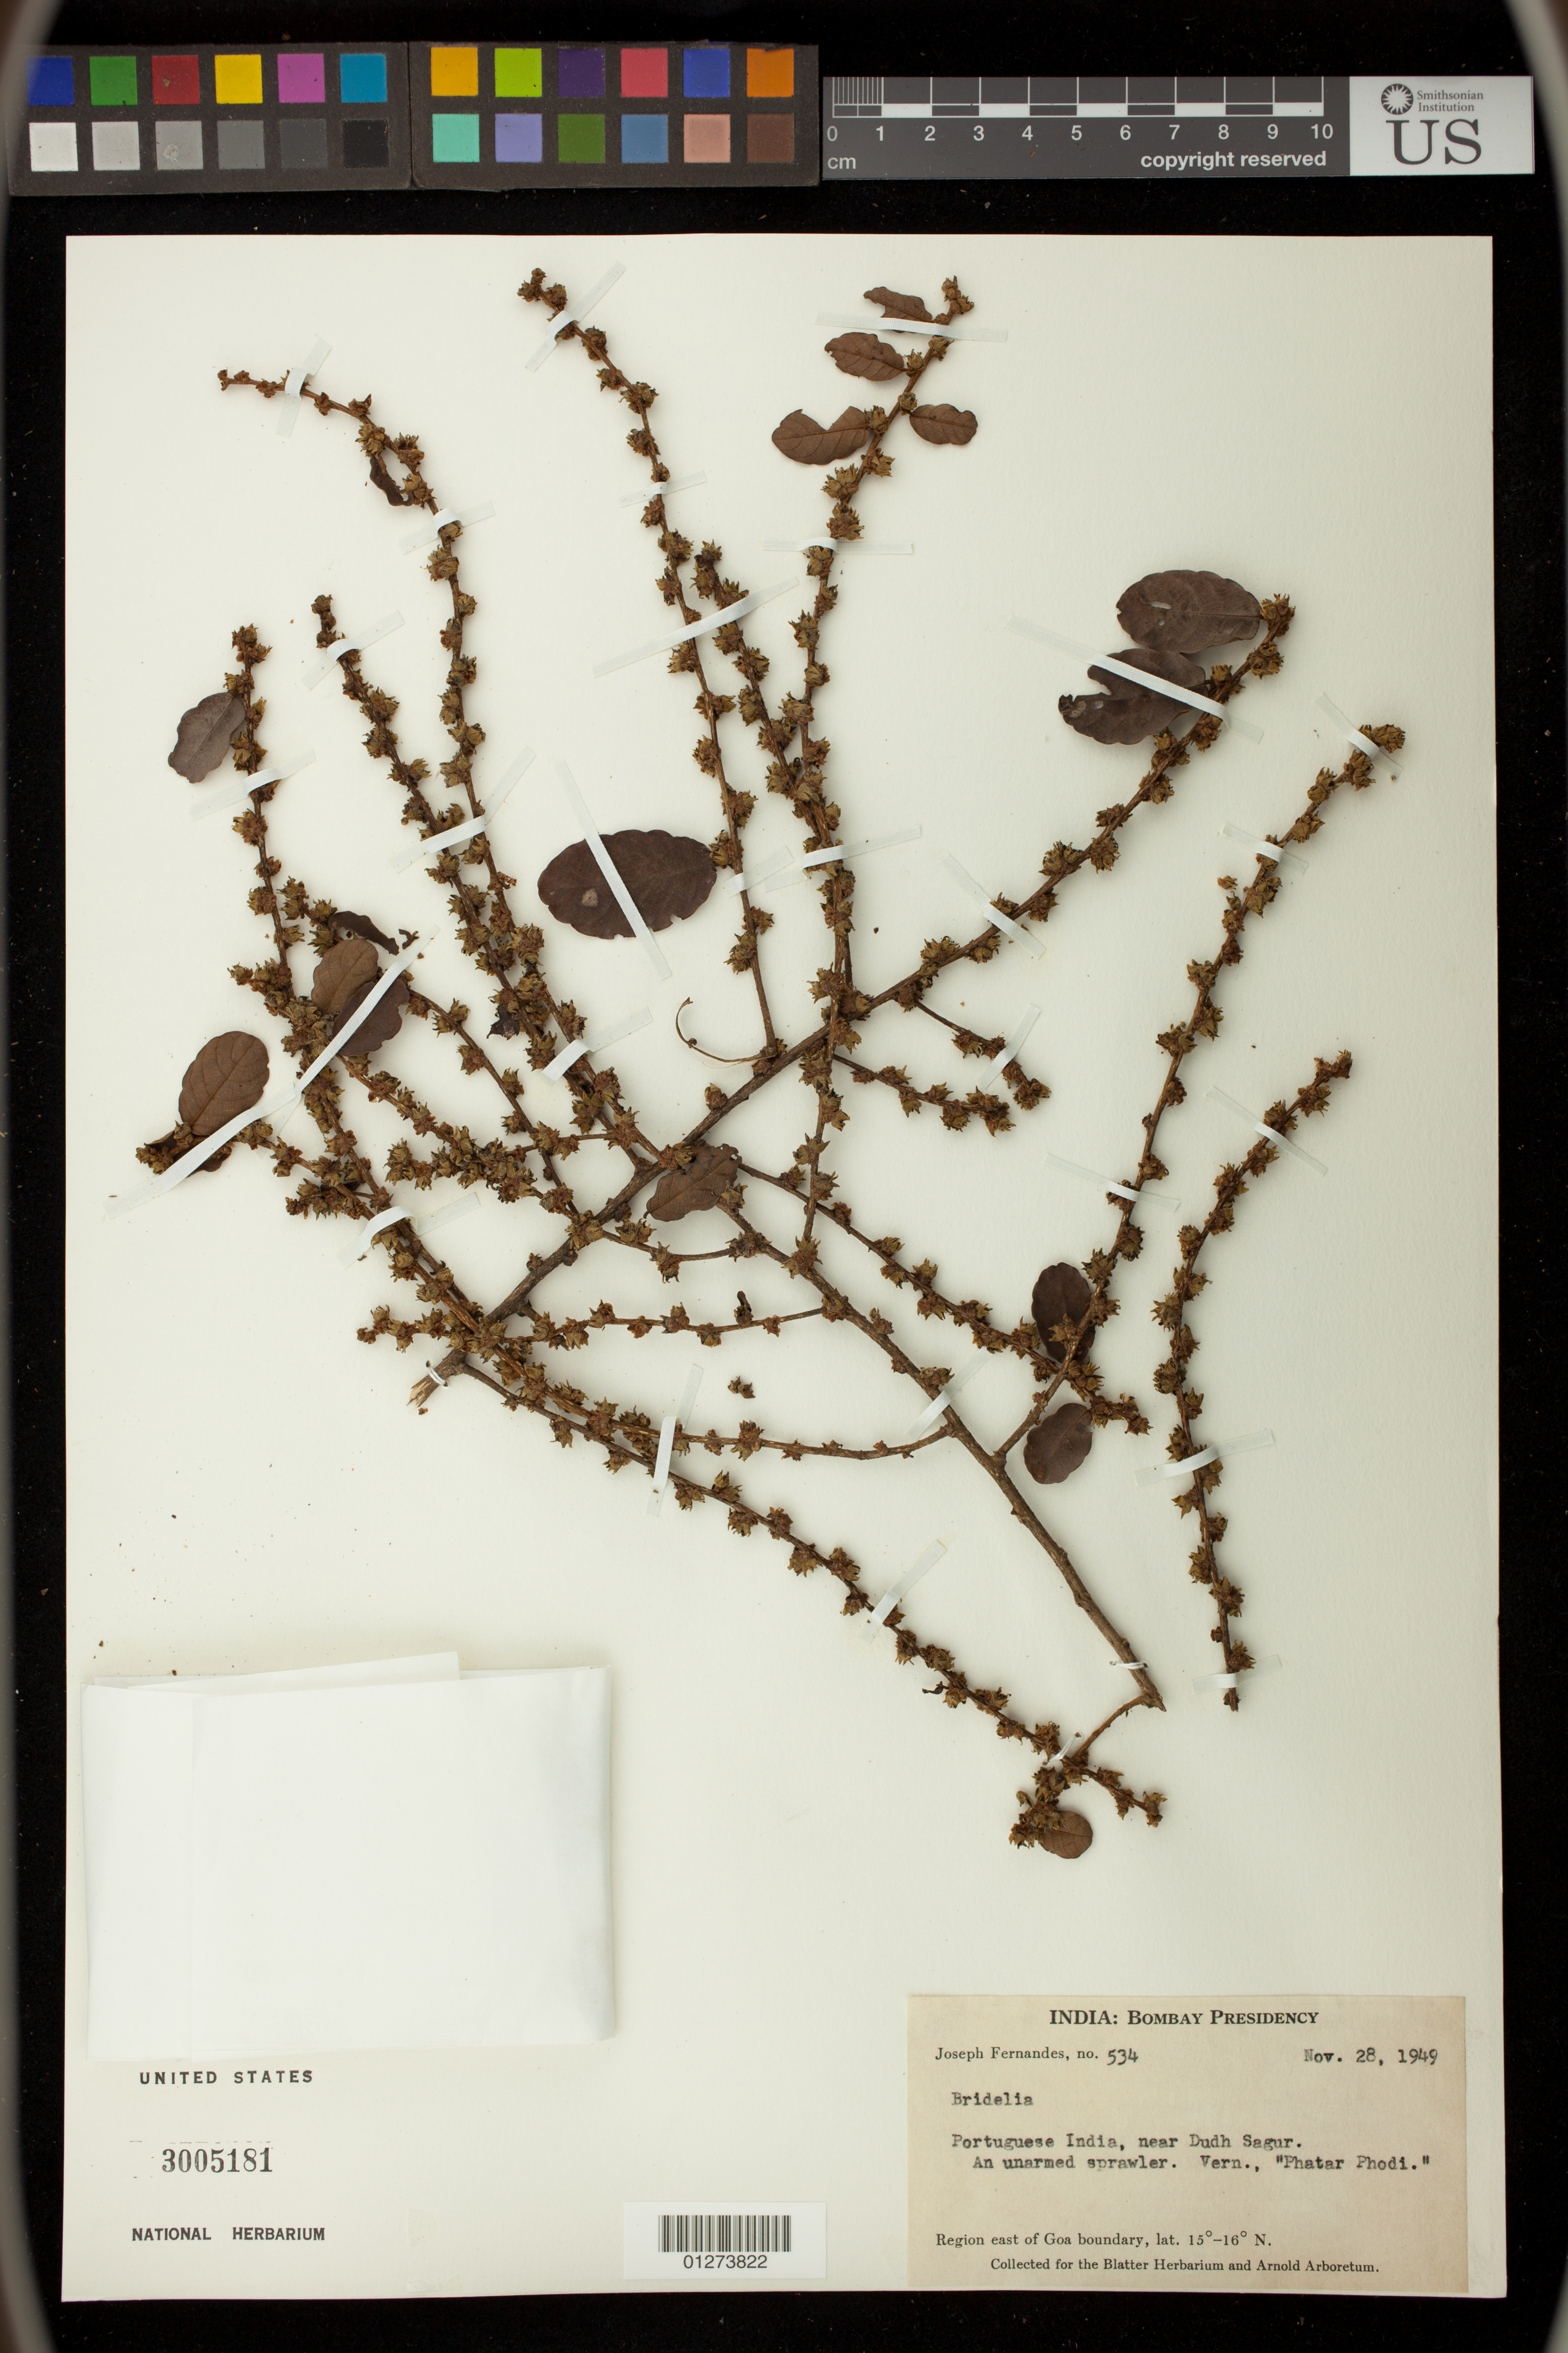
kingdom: Plantae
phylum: Tracheophyta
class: Magnoliopsida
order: Malpighiales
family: Phyllanthaceae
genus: Bridelia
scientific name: Bridelia stipularis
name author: (L.) Blume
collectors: J. Fernandes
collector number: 534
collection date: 1949-11-28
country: India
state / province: Goa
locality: Portuguese India, near Dudh Sagur. Region east of Goa boundary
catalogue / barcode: US 3005181